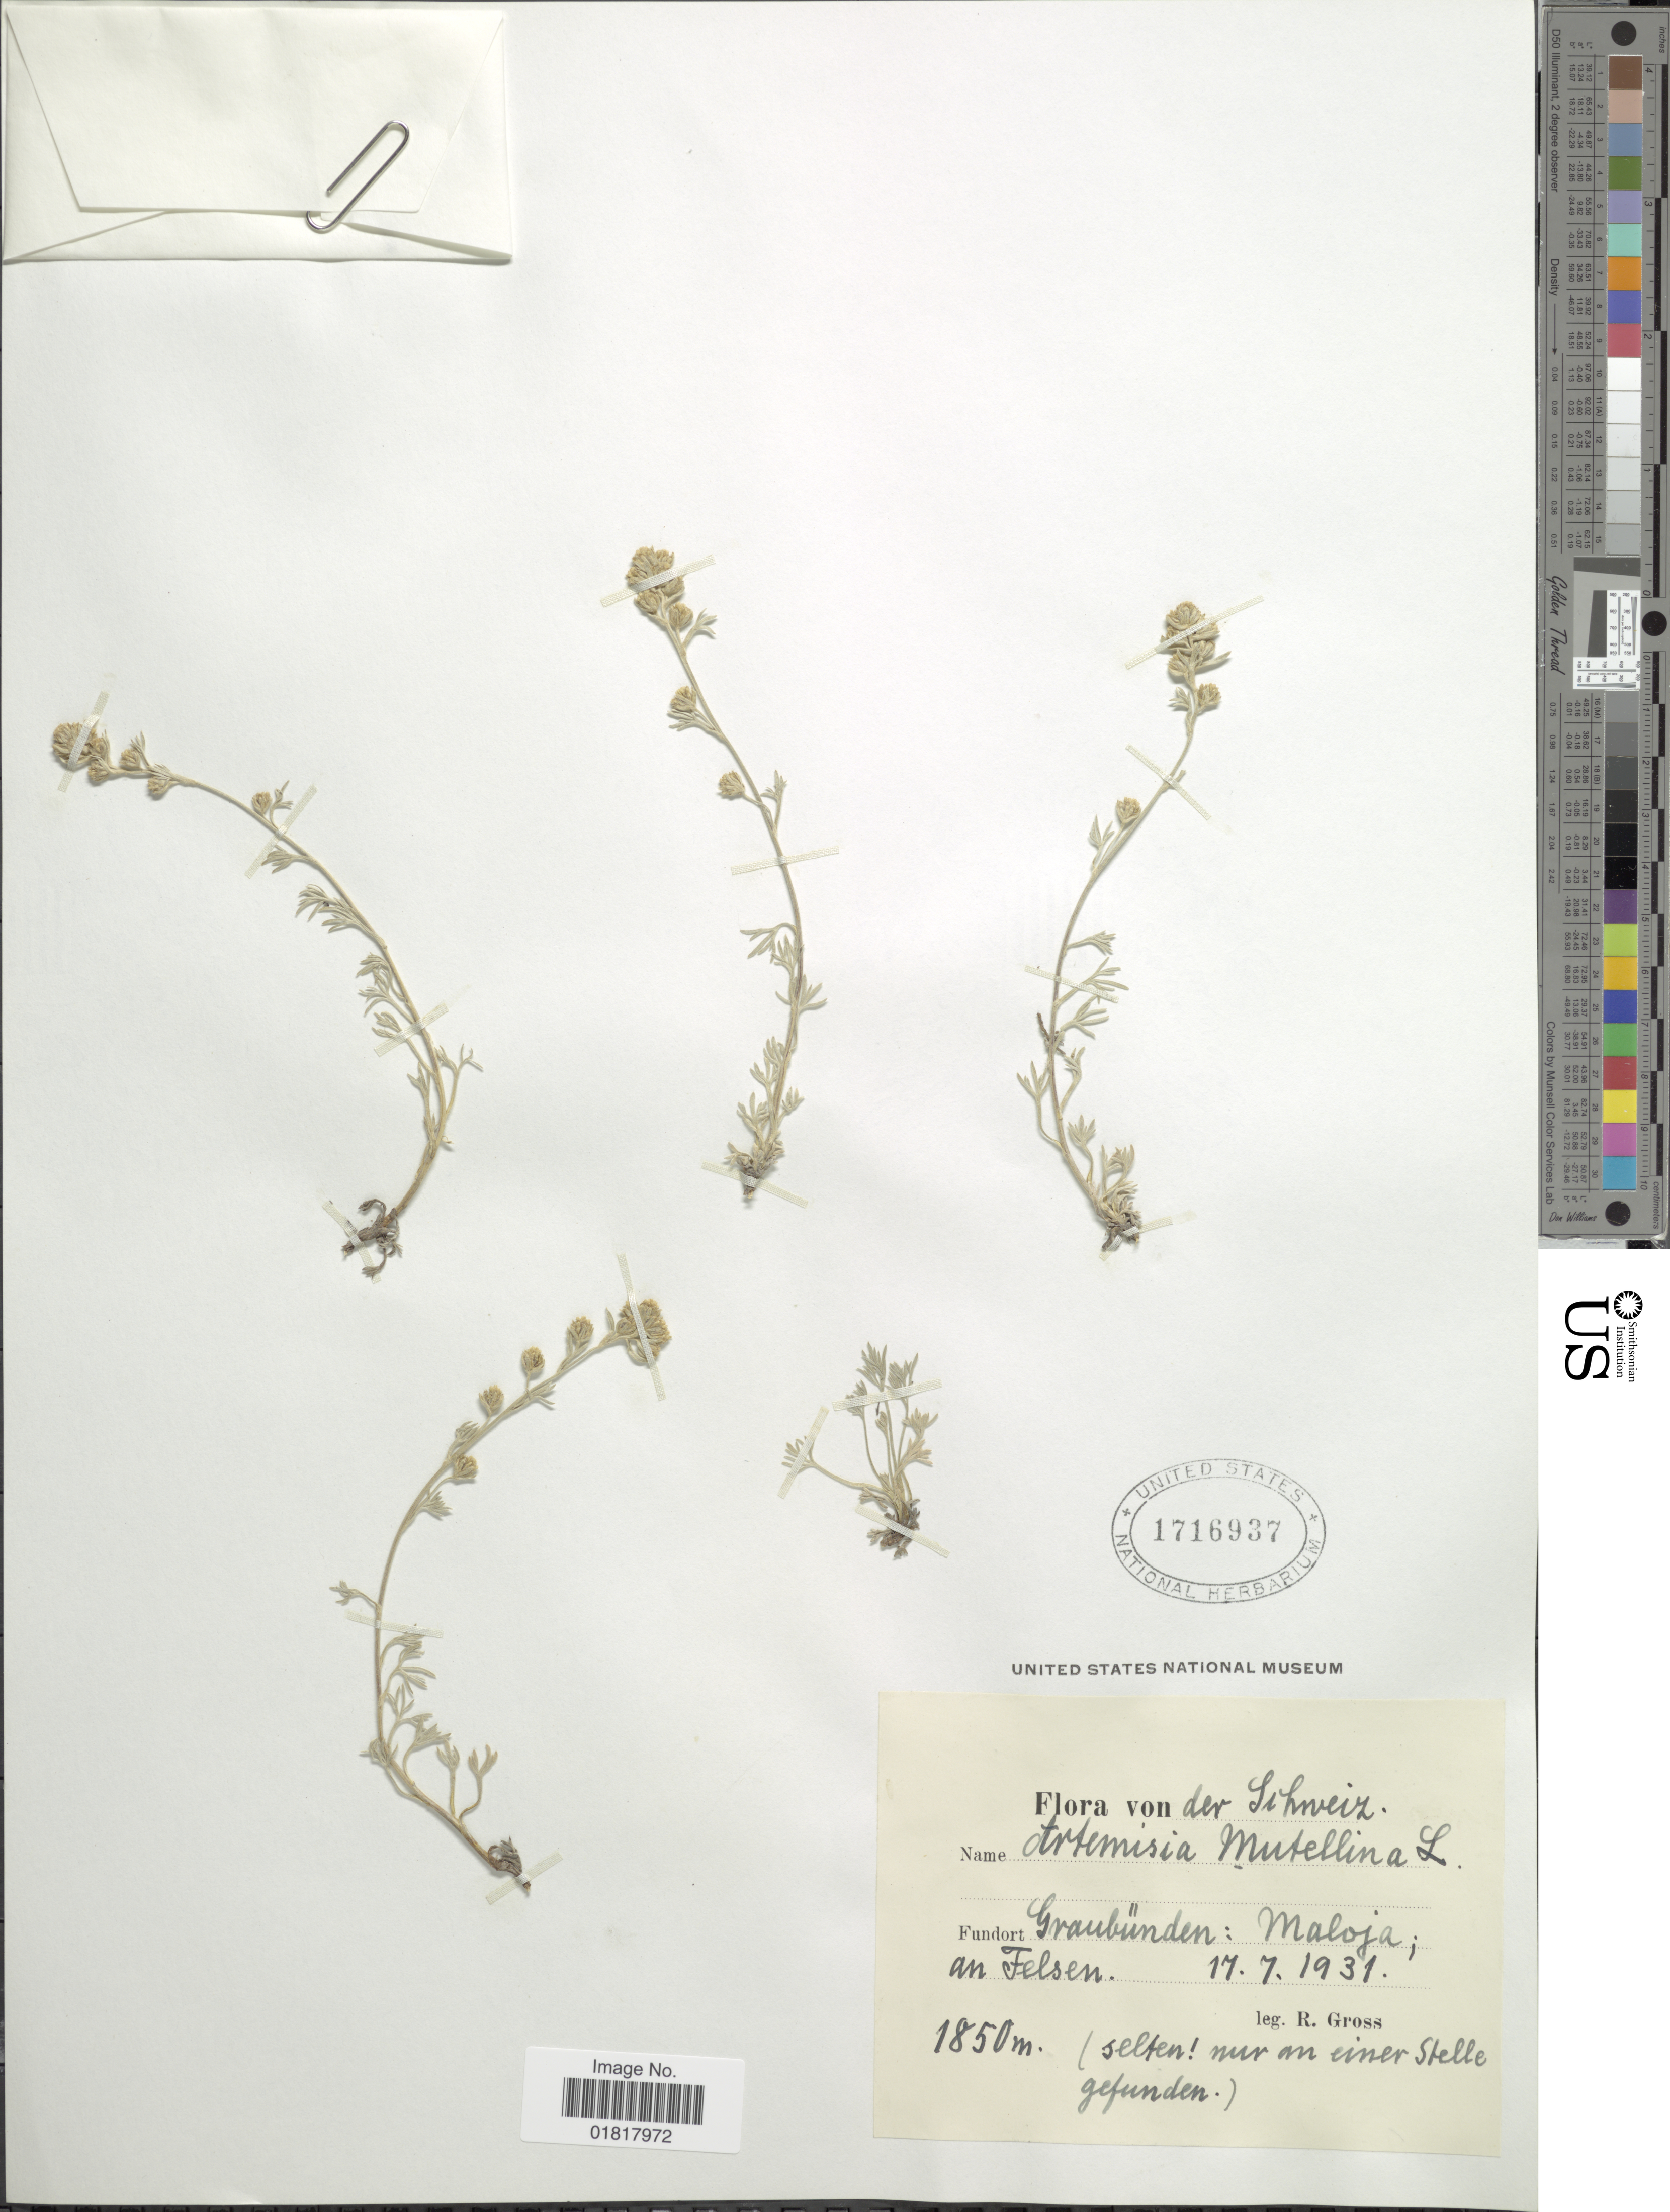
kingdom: Plantae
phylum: Tracheophyta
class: Magnoliopsida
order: Asterales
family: Asteraceae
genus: Artemisia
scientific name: Artemisia mutellina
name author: Vill.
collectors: R. Gross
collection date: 1931-07-17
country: Switzerland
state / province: Graubunden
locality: Maloja; an Felsen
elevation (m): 1850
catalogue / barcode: US 1716937